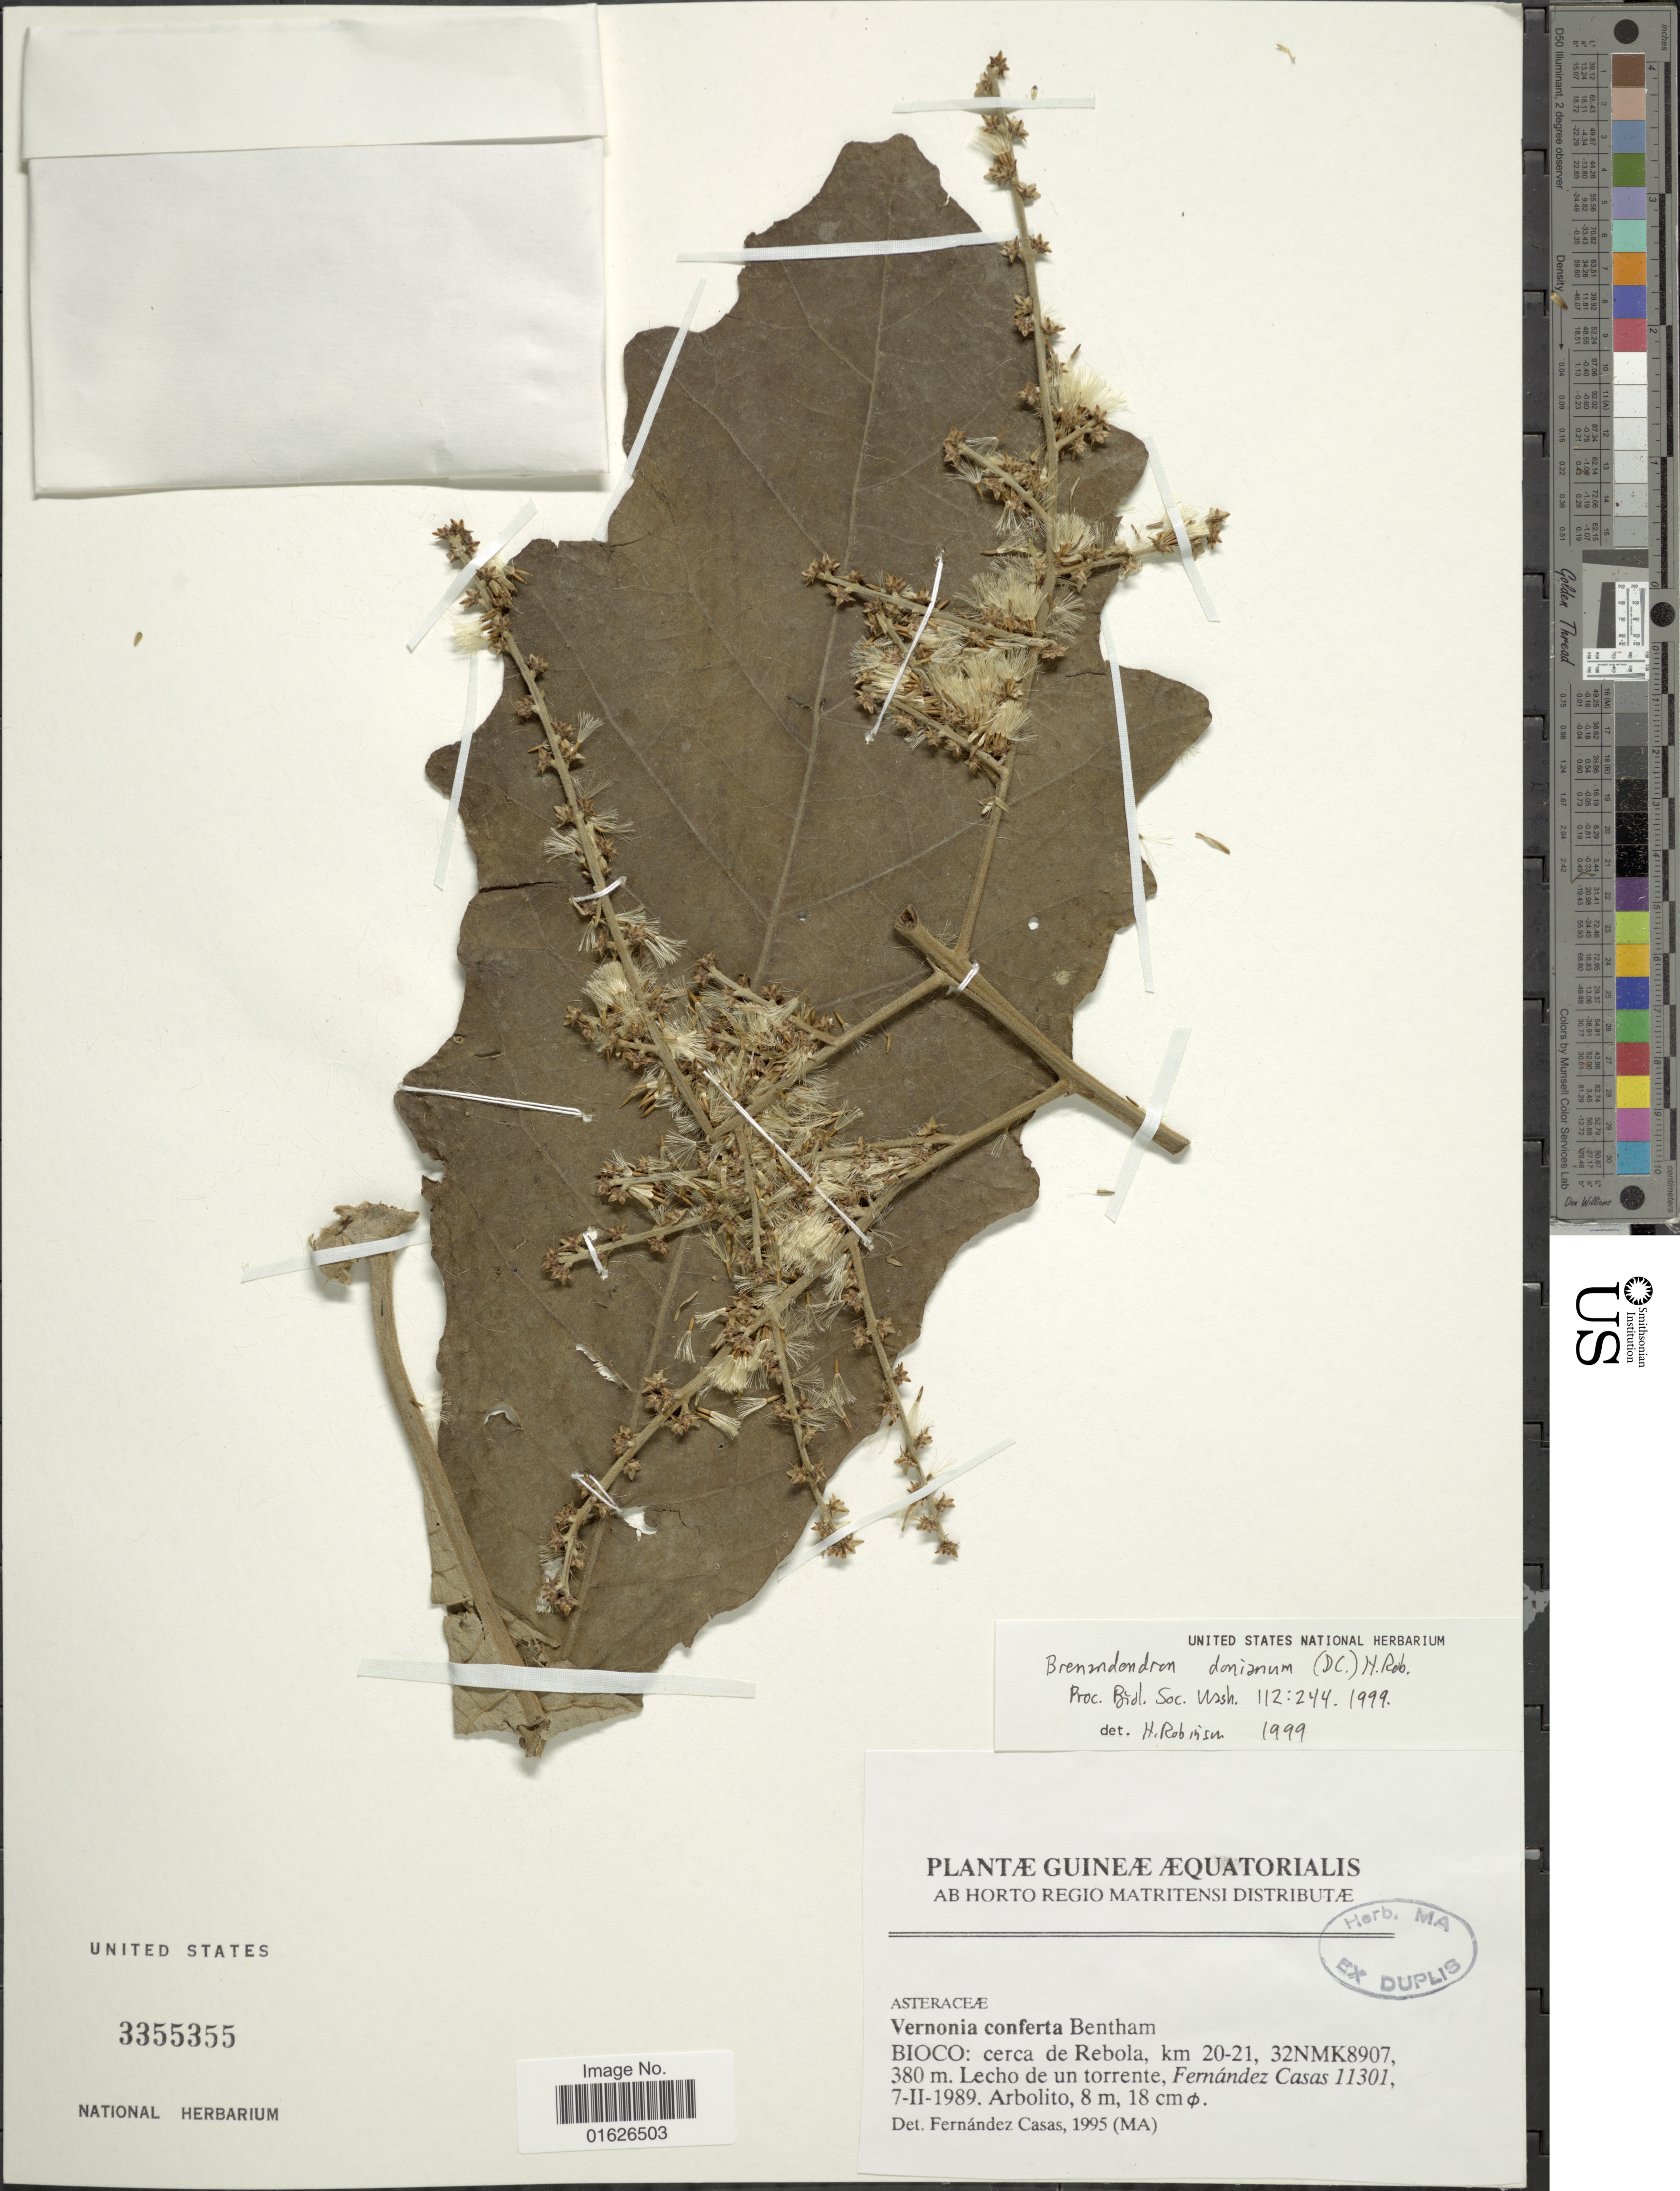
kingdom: Plantae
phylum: Tracheophyta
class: Magnoliopsida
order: Asterales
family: Asteraceae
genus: Brenandendron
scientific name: Brenandendron donianum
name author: (DC.) H. Rob.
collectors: F. Casas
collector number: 11301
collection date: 1989-02-07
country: Equatorial Guinea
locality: Bioco: cerca de Rebola, km 20 - 21, 32NMK8907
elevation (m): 380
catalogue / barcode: US 3355355